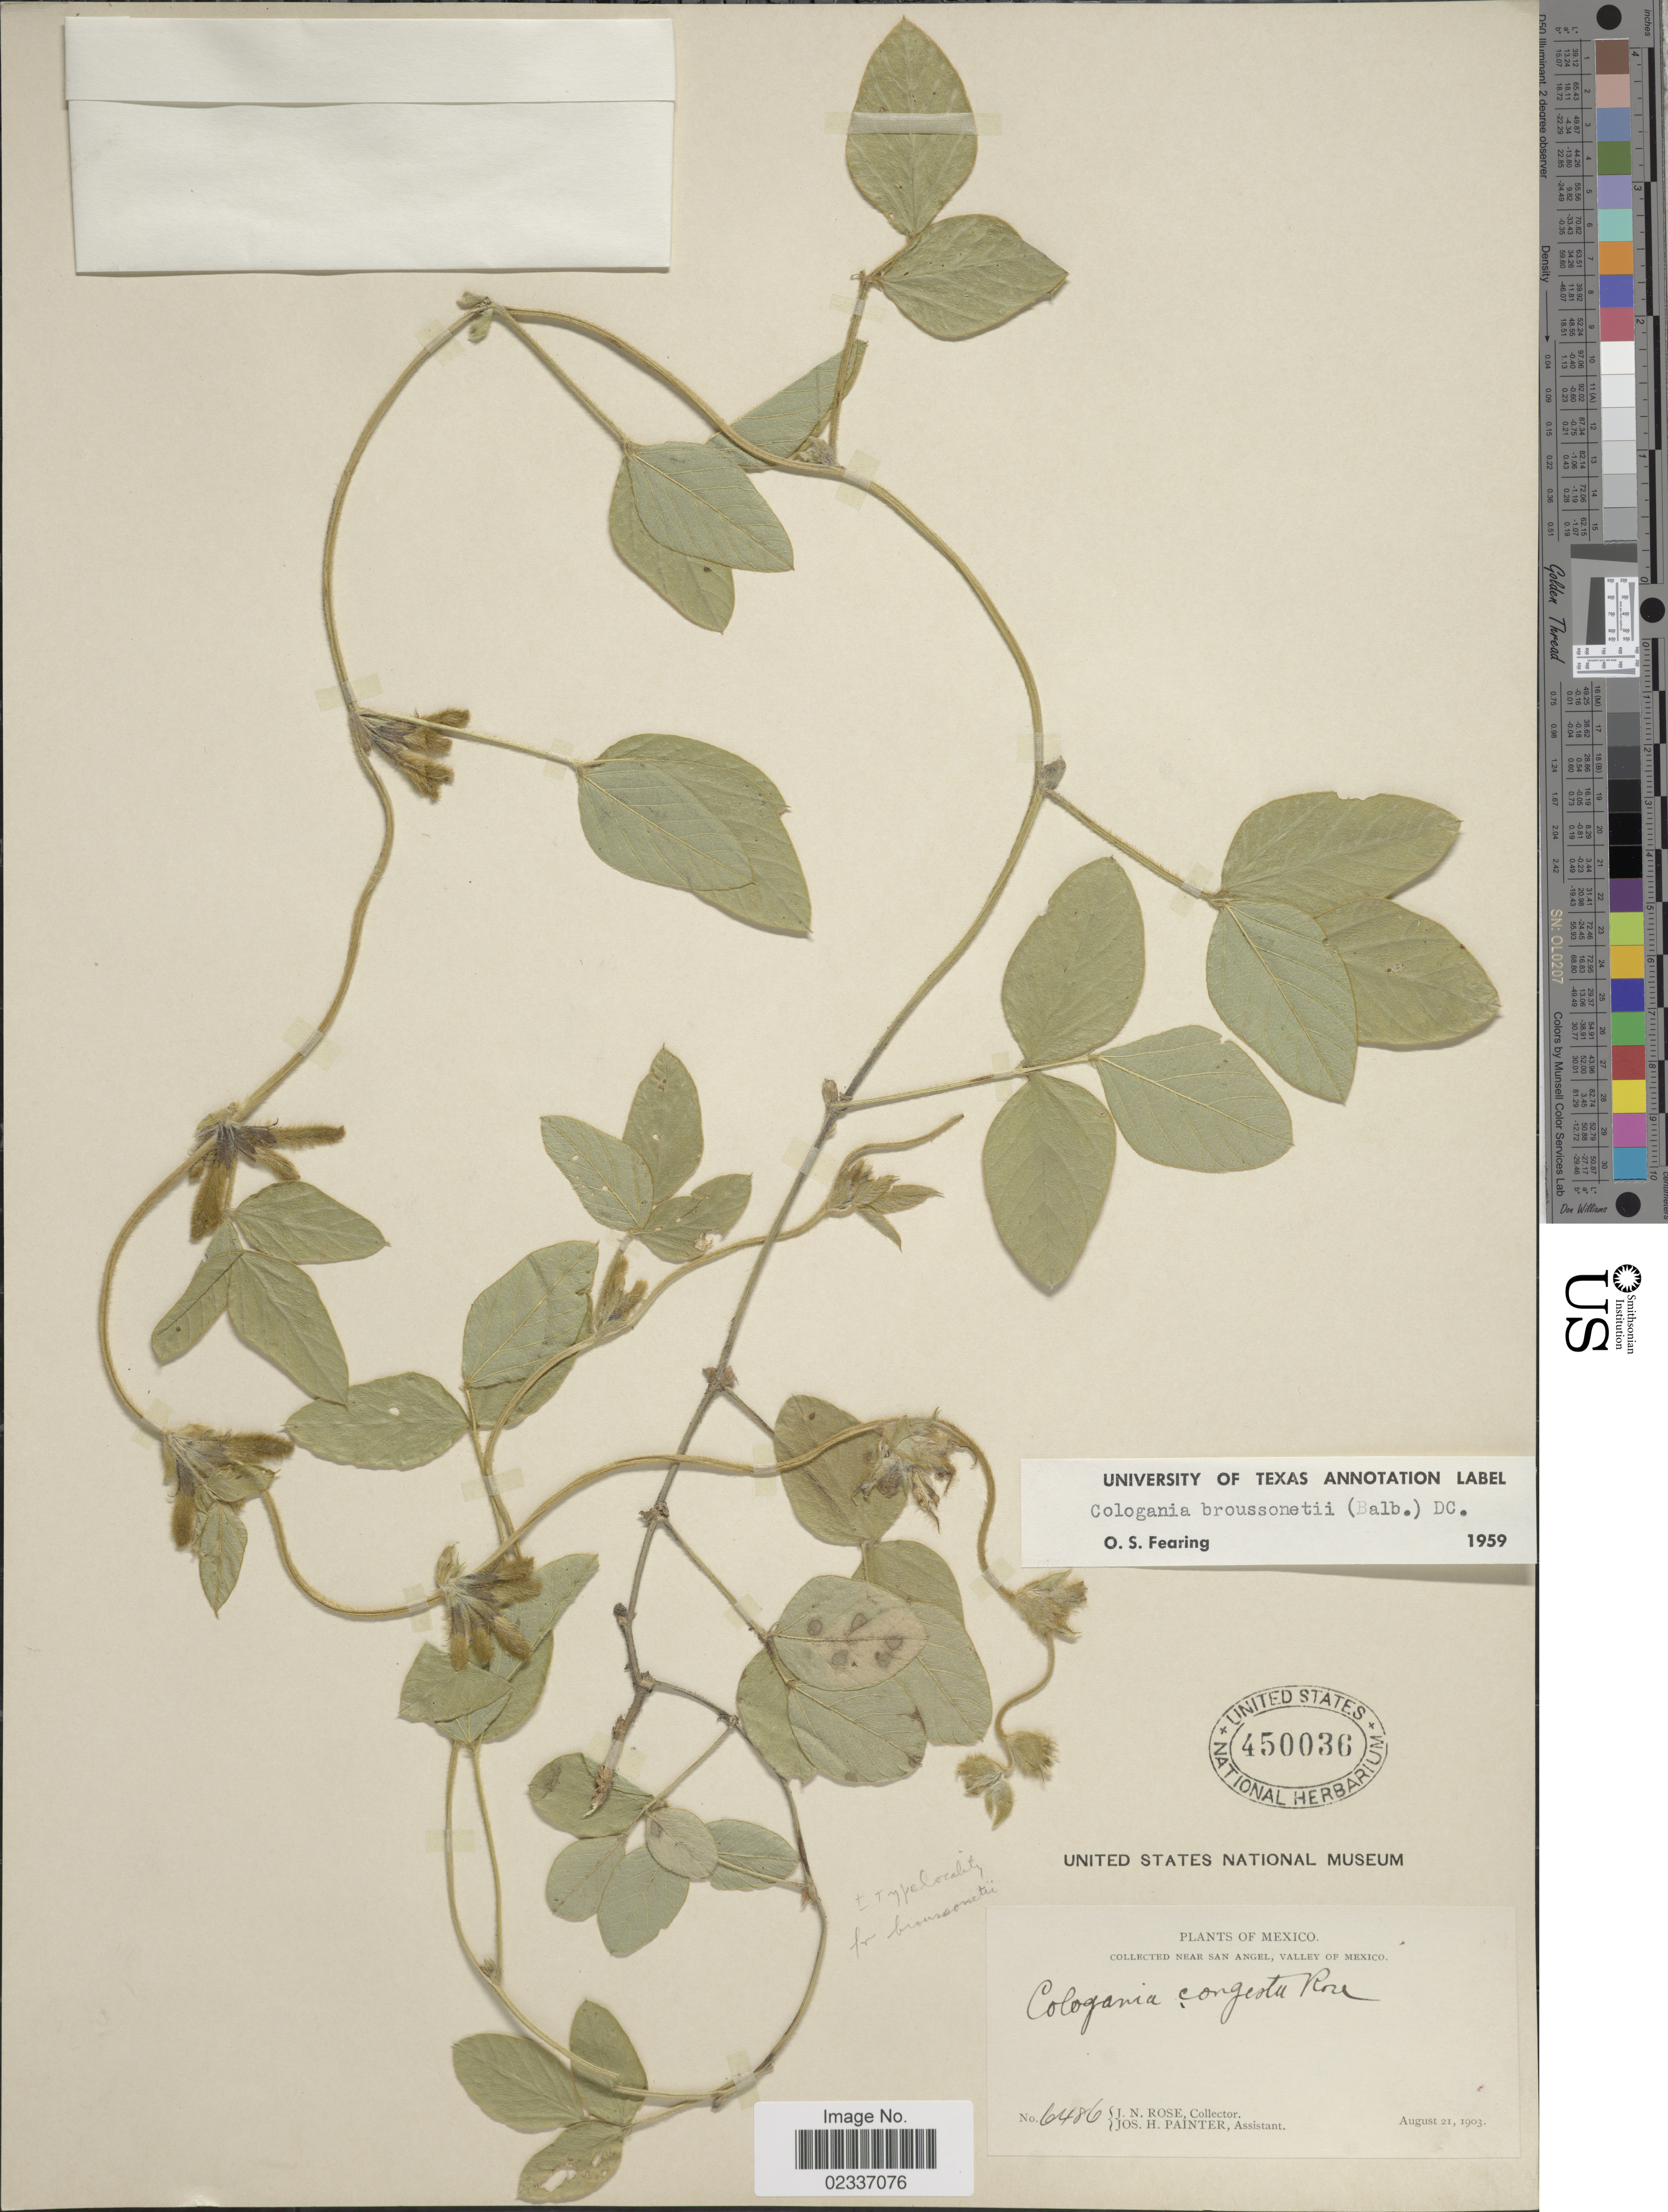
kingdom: Plantae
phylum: Tracheophyta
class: Magnoliopsida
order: Fabales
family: Fabaceae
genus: Cologania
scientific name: Cologania broussonetii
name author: (Balb.) DC.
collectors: J. N. Rose & J. H. Painter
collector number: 6486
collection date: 1903-08-21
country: Mexico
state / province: México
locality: Near San Angel, Valley of Mexico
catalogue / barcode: US 450036